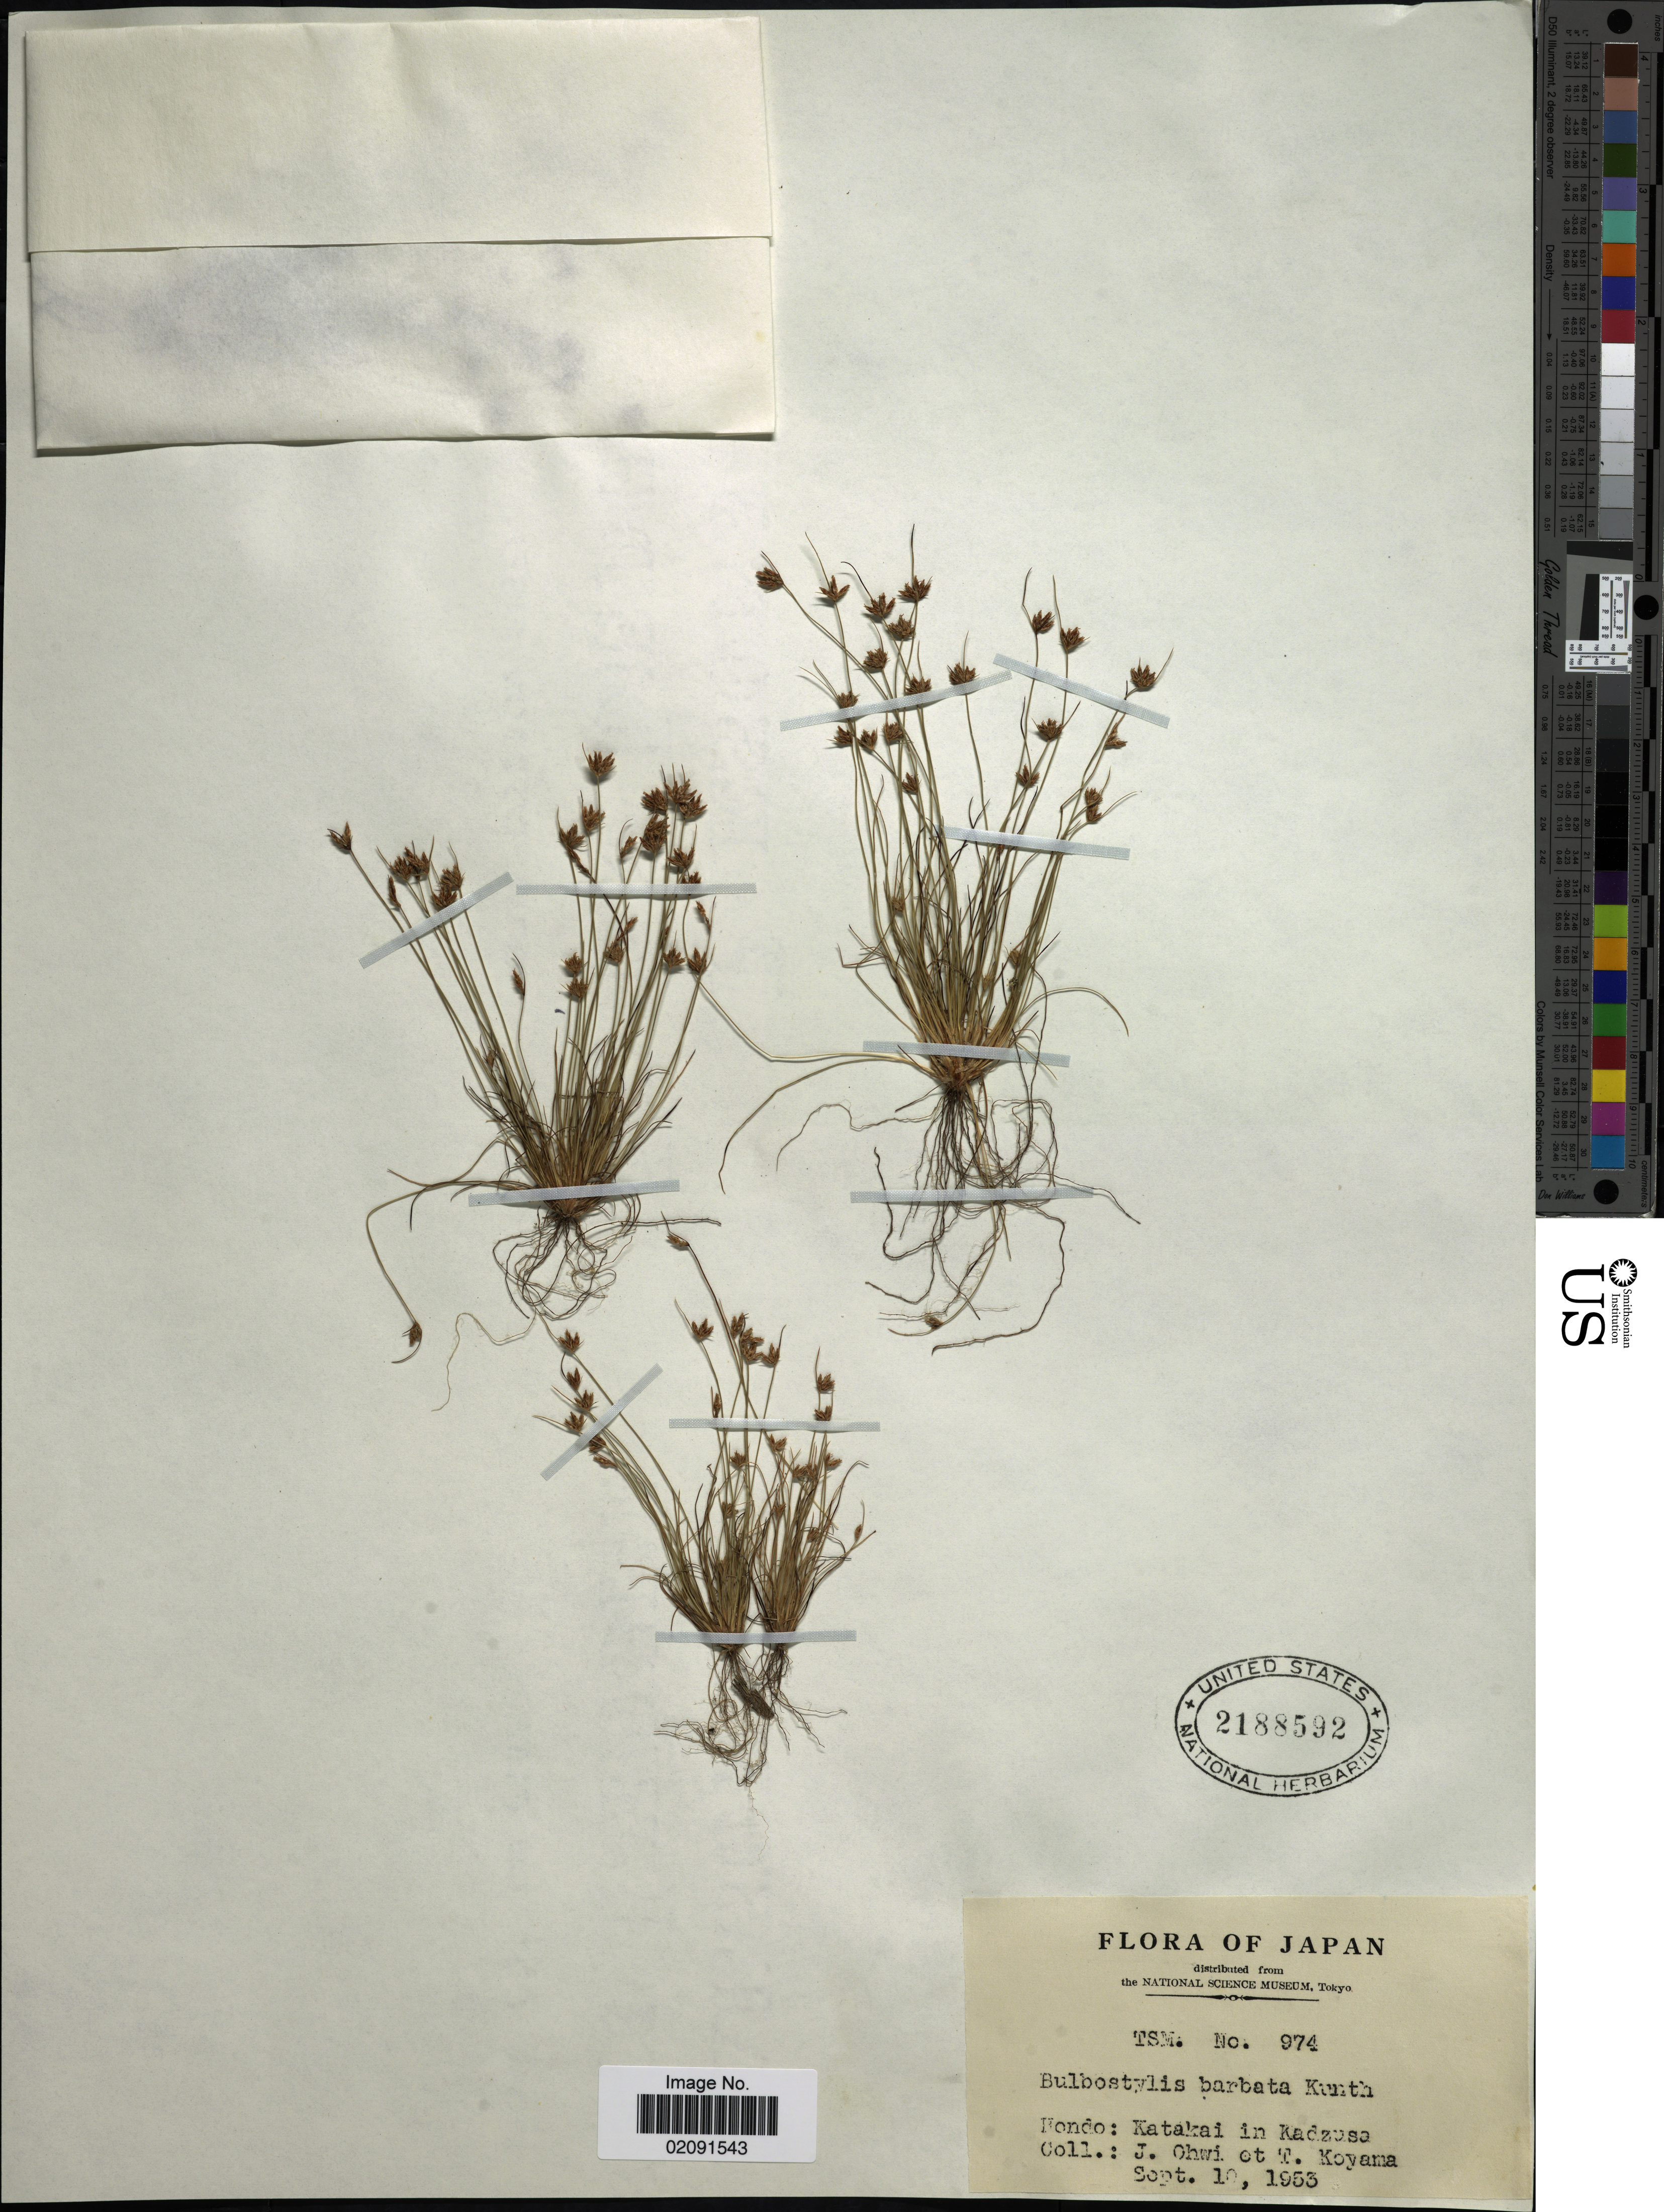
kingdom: Plantae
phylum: Tracheophyta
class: Liliopsida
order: Poales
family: Cyperaceae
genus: Bulbostylis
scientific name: Bulbostylis barbata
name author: (Rottb.) C.B. Clarke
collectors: J. Ohwi & T. Koyama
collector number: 974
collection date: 1953-09-10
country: Japan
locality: Hondo: Katakai in Kadzusa.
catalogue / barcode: US 2188592